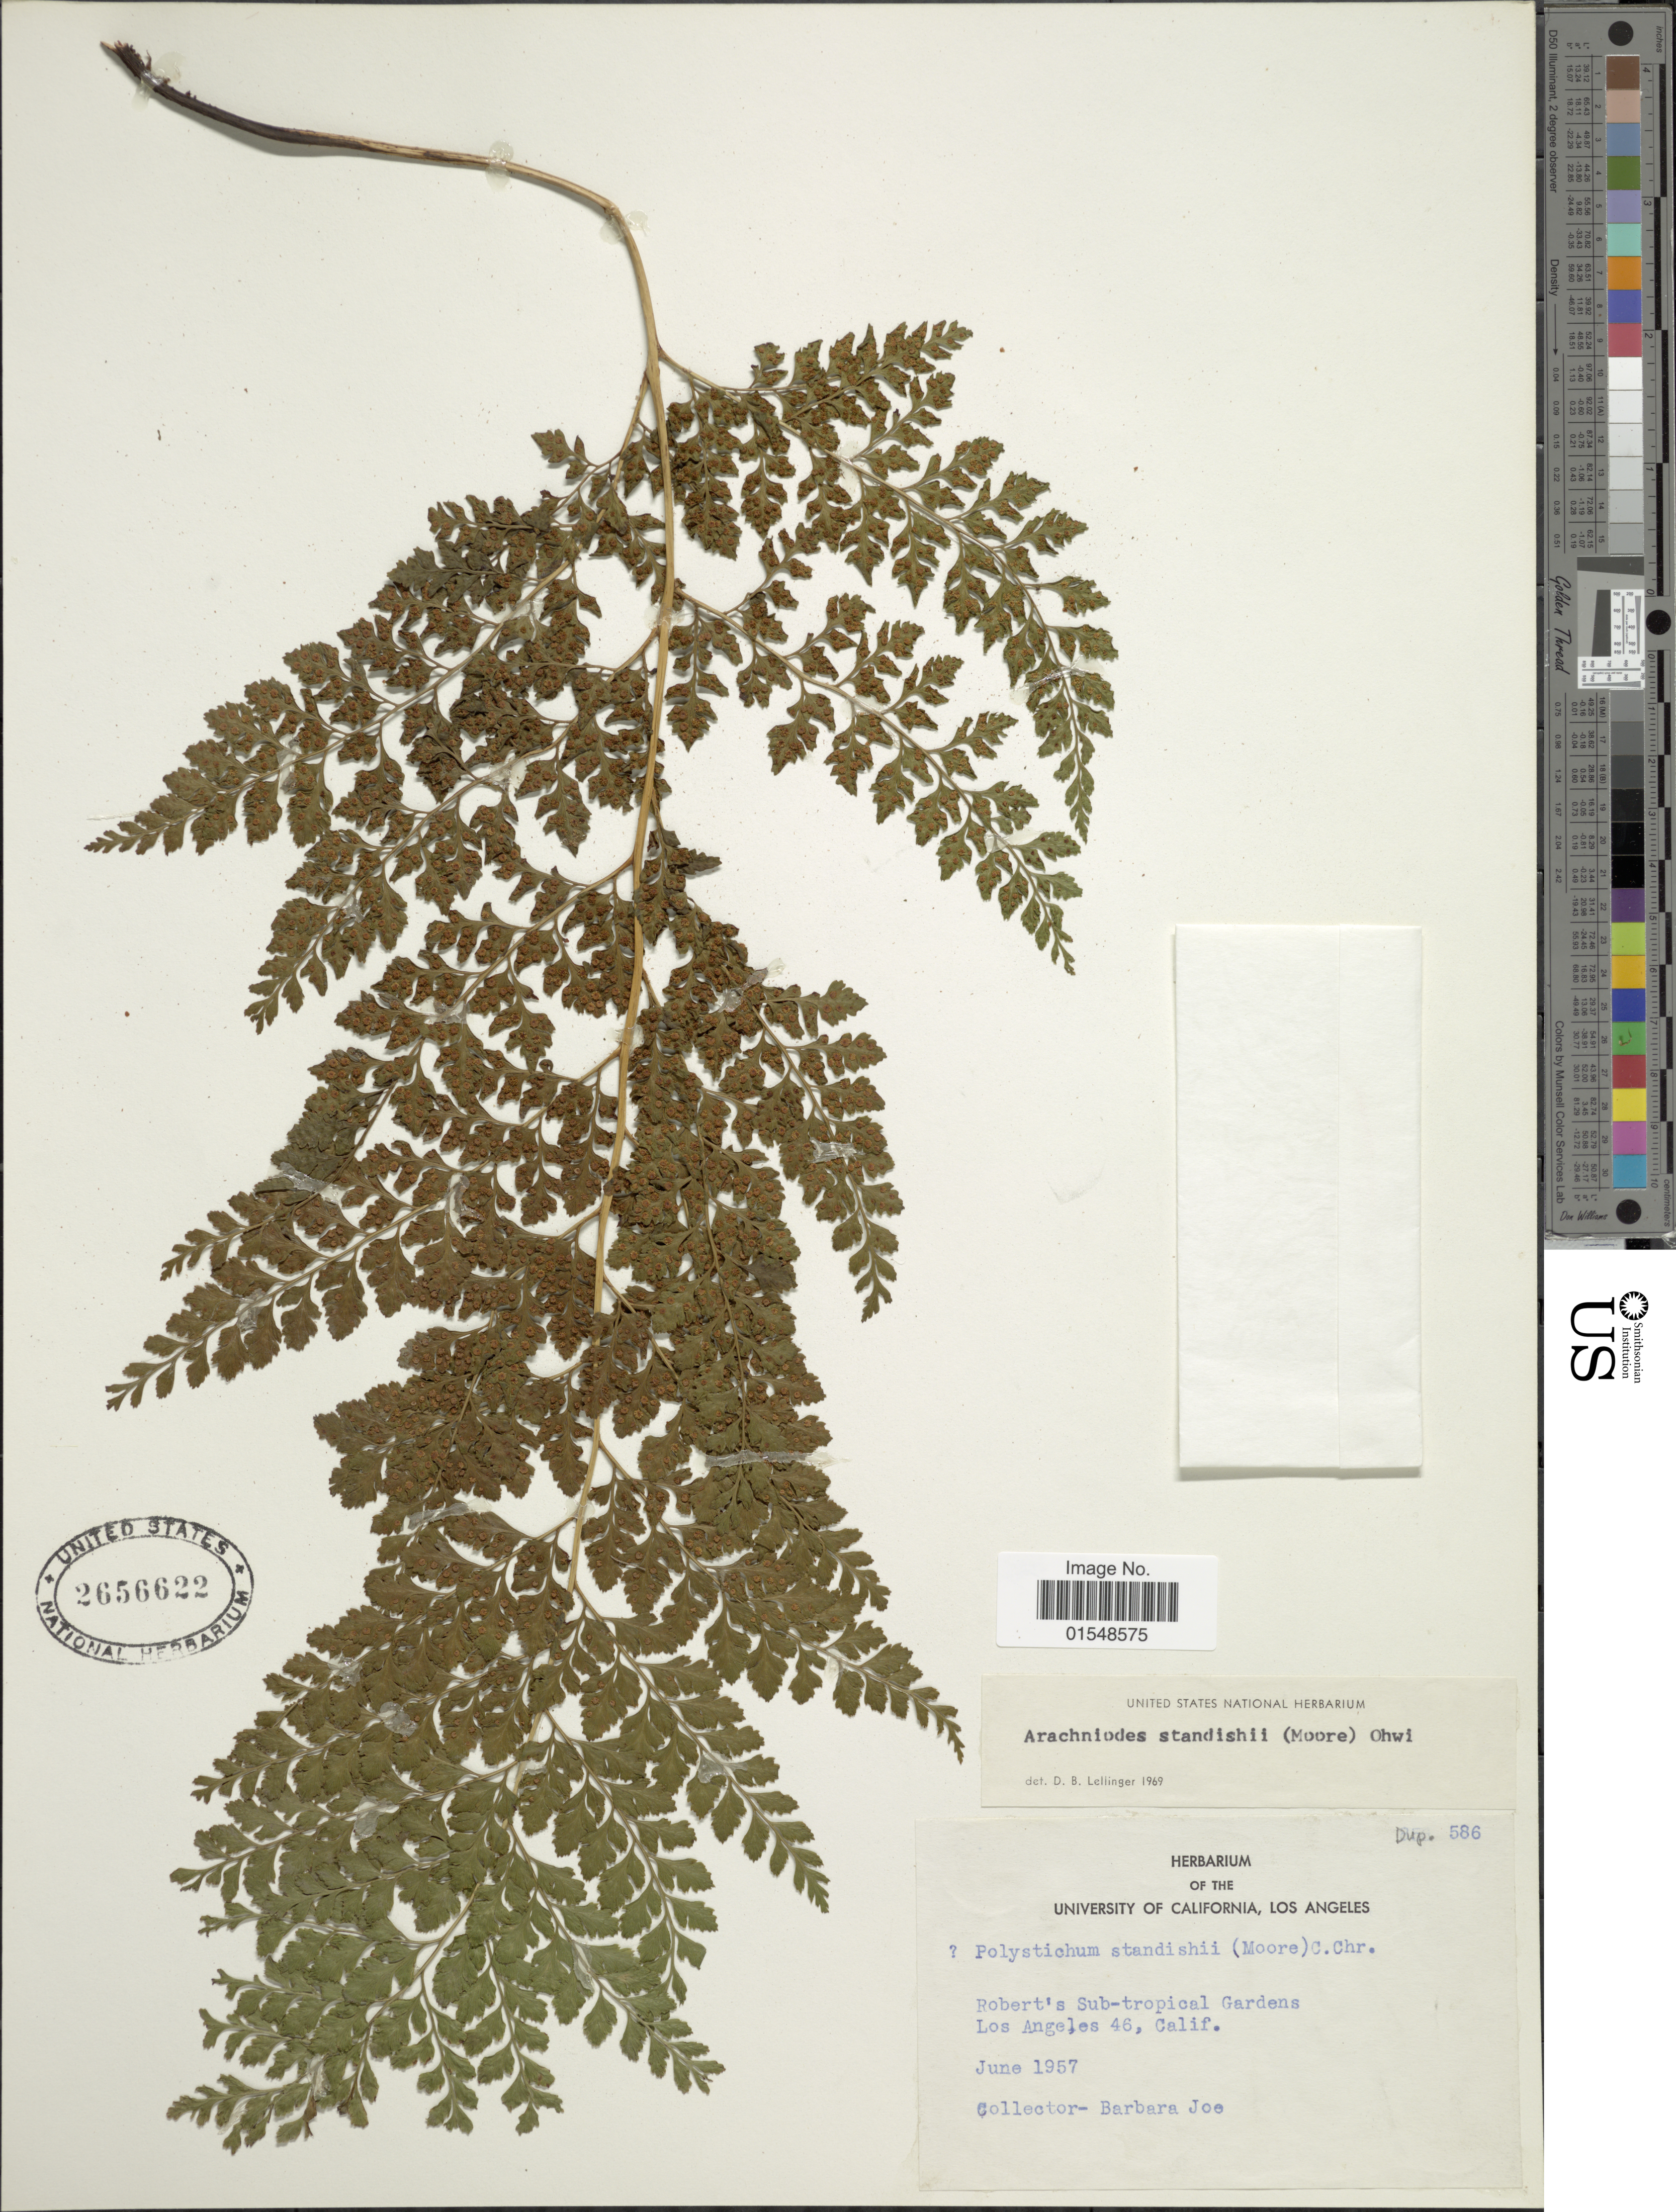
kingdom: Plantae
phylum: Tracheophyta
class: Polypodiopsida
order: Polypodiales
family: Dryopteridaceae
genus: Arachniodes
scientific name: Arachniodes standishii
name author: (T. Moore) Ohwi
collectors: B. Joe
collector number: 586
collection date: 1957-06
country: United States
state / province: California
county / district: Los Angeles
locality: Robert's Sub- tropical Gardens, Los Angeles 46 [unsure placement]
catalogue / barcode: US 2656622